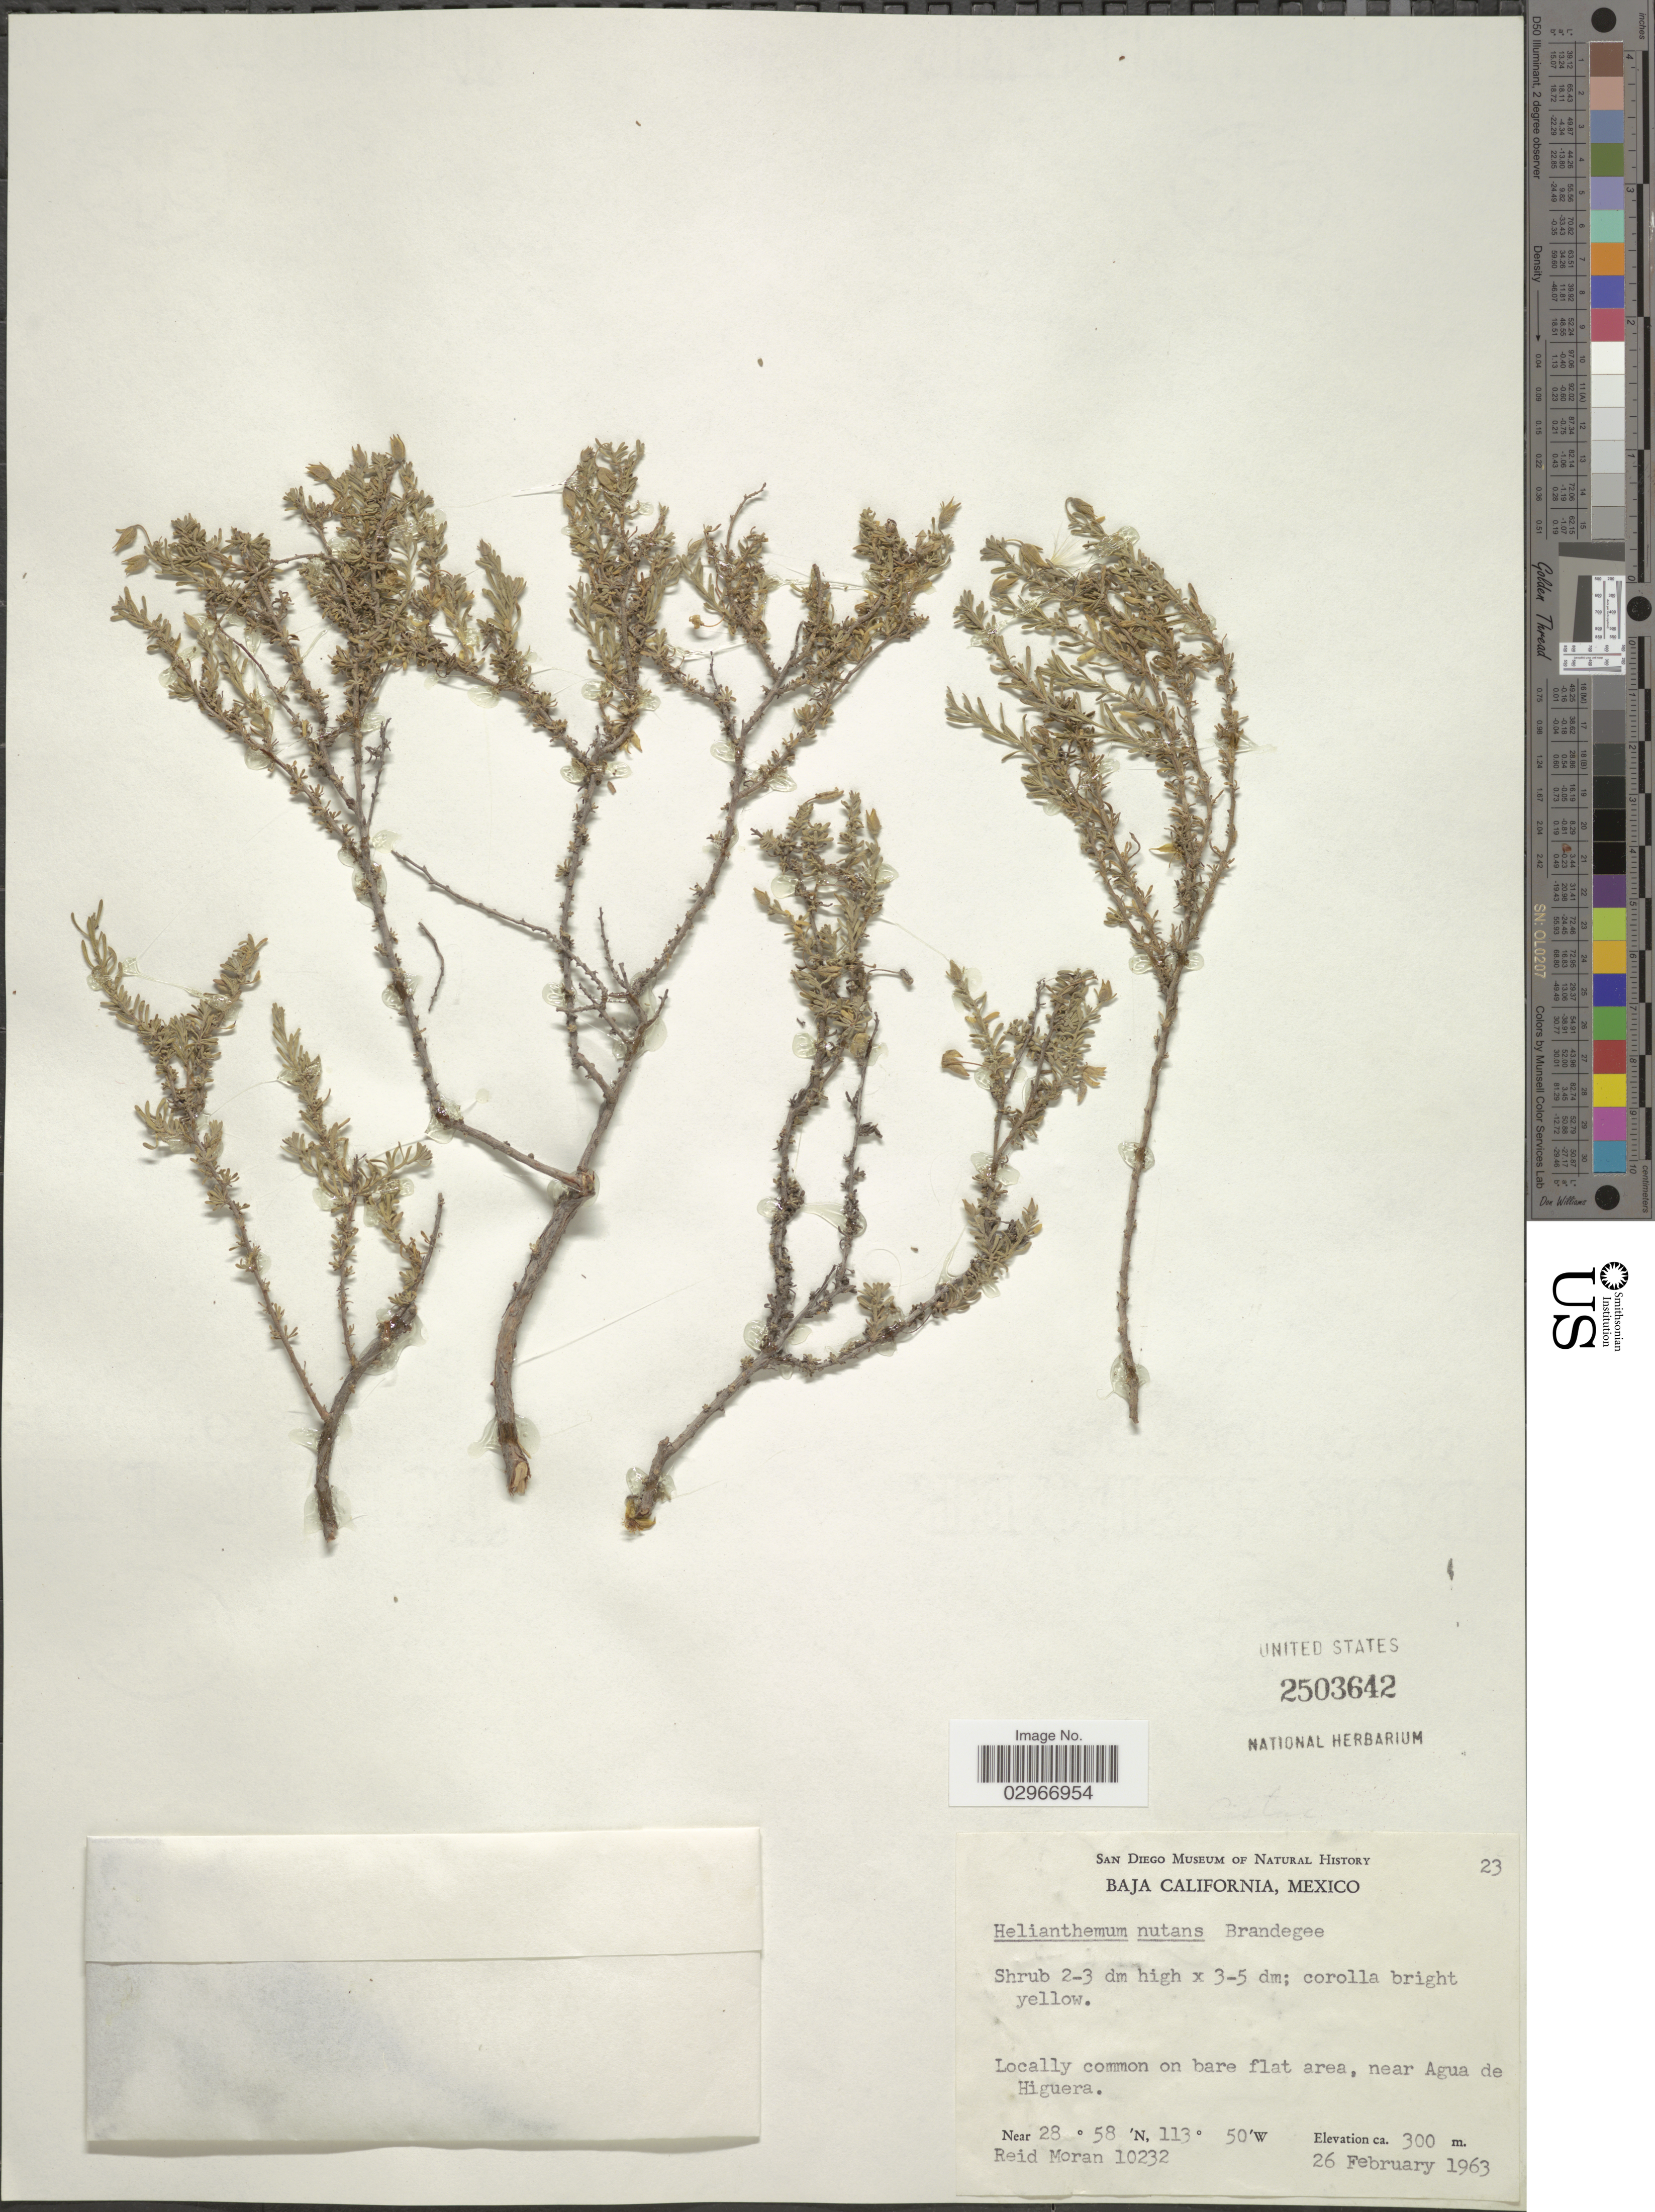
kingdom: Plantae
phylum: Tracheophyta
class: Magnoliopsida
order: Malvales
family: Cistaceae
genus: Helianthemum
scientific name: Helianthemum nutans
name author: Brandegee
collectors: R. Moran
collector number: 23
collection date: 1963-02-26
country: Mexico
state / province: Baja California Norte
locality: Near Agua de Higuera.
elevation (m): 300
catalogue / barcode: US 2503642